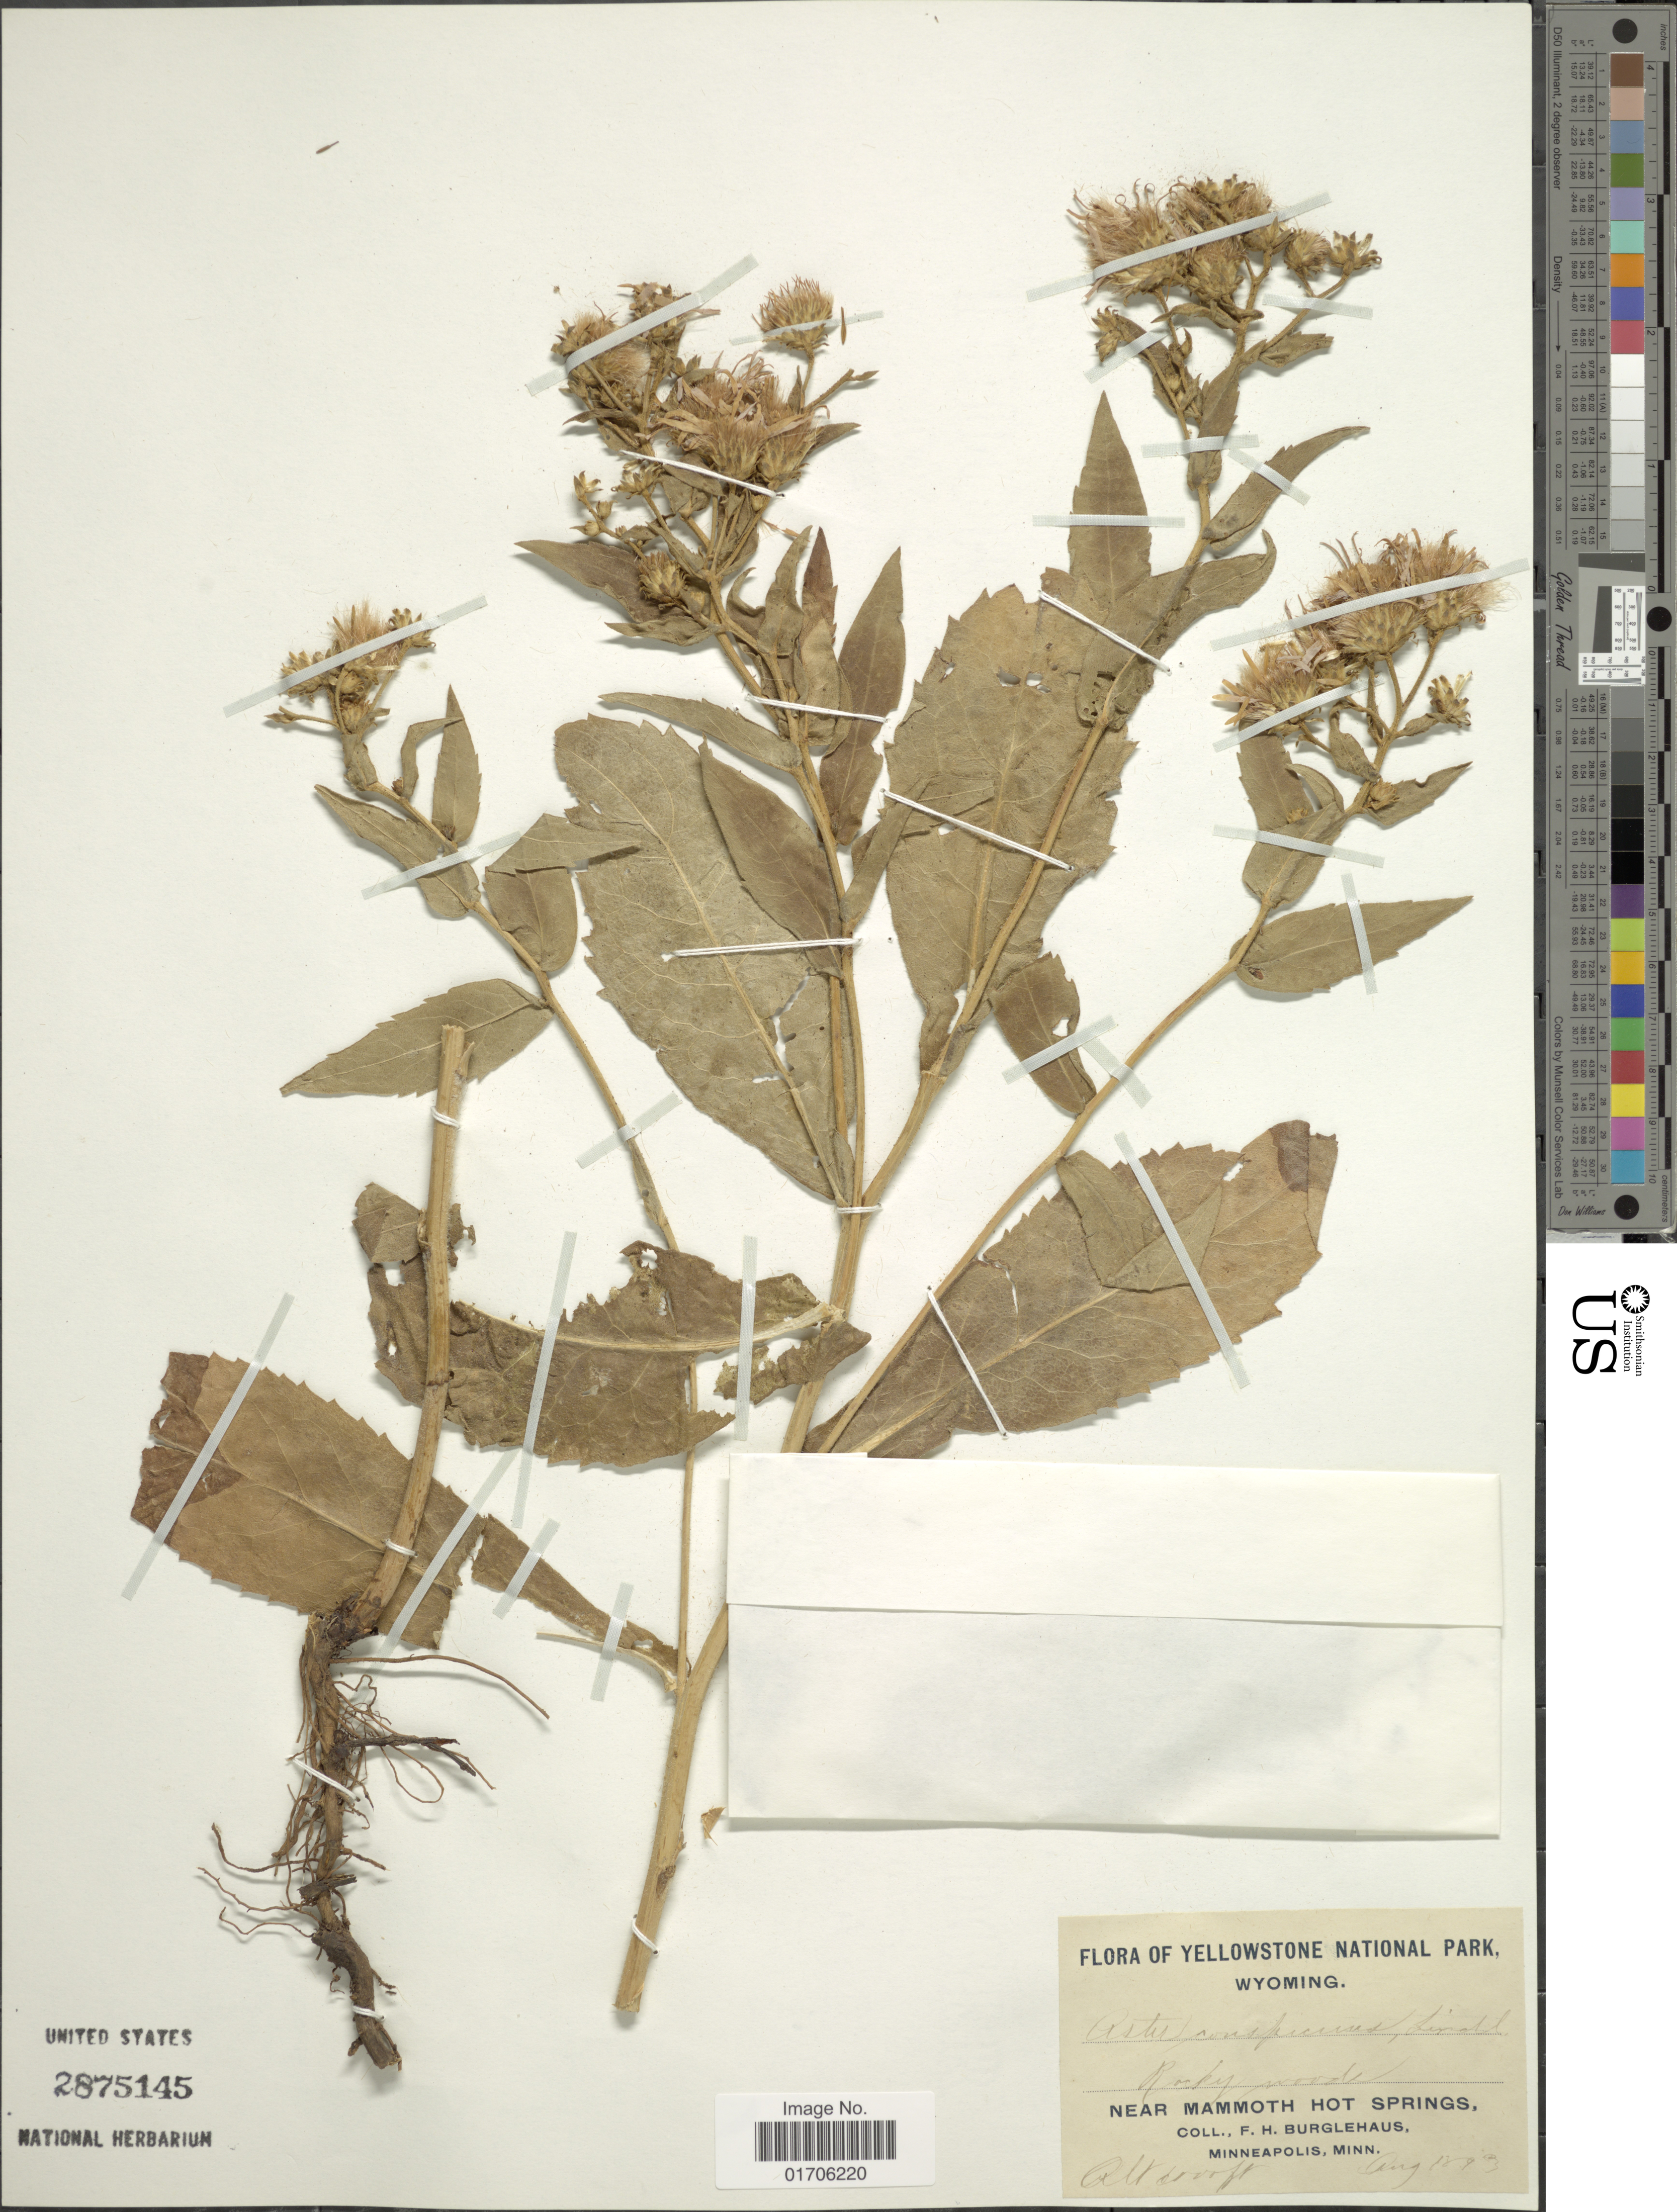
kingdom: Plantae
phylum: Tracheophyta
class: Magnoliopsida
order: Asterales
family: Asteraceae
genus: Eurybia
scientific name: Eurybia conspicua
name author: (Lindl.) G.L. Nesom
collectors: F. Burglehaus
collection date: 1893-08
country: United States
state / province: Wyoming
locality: Yellowstone National Park. Wyoming. Rocky woods. Near Mammoth Hot Springs.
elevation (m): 1829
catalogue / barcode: US 2875145